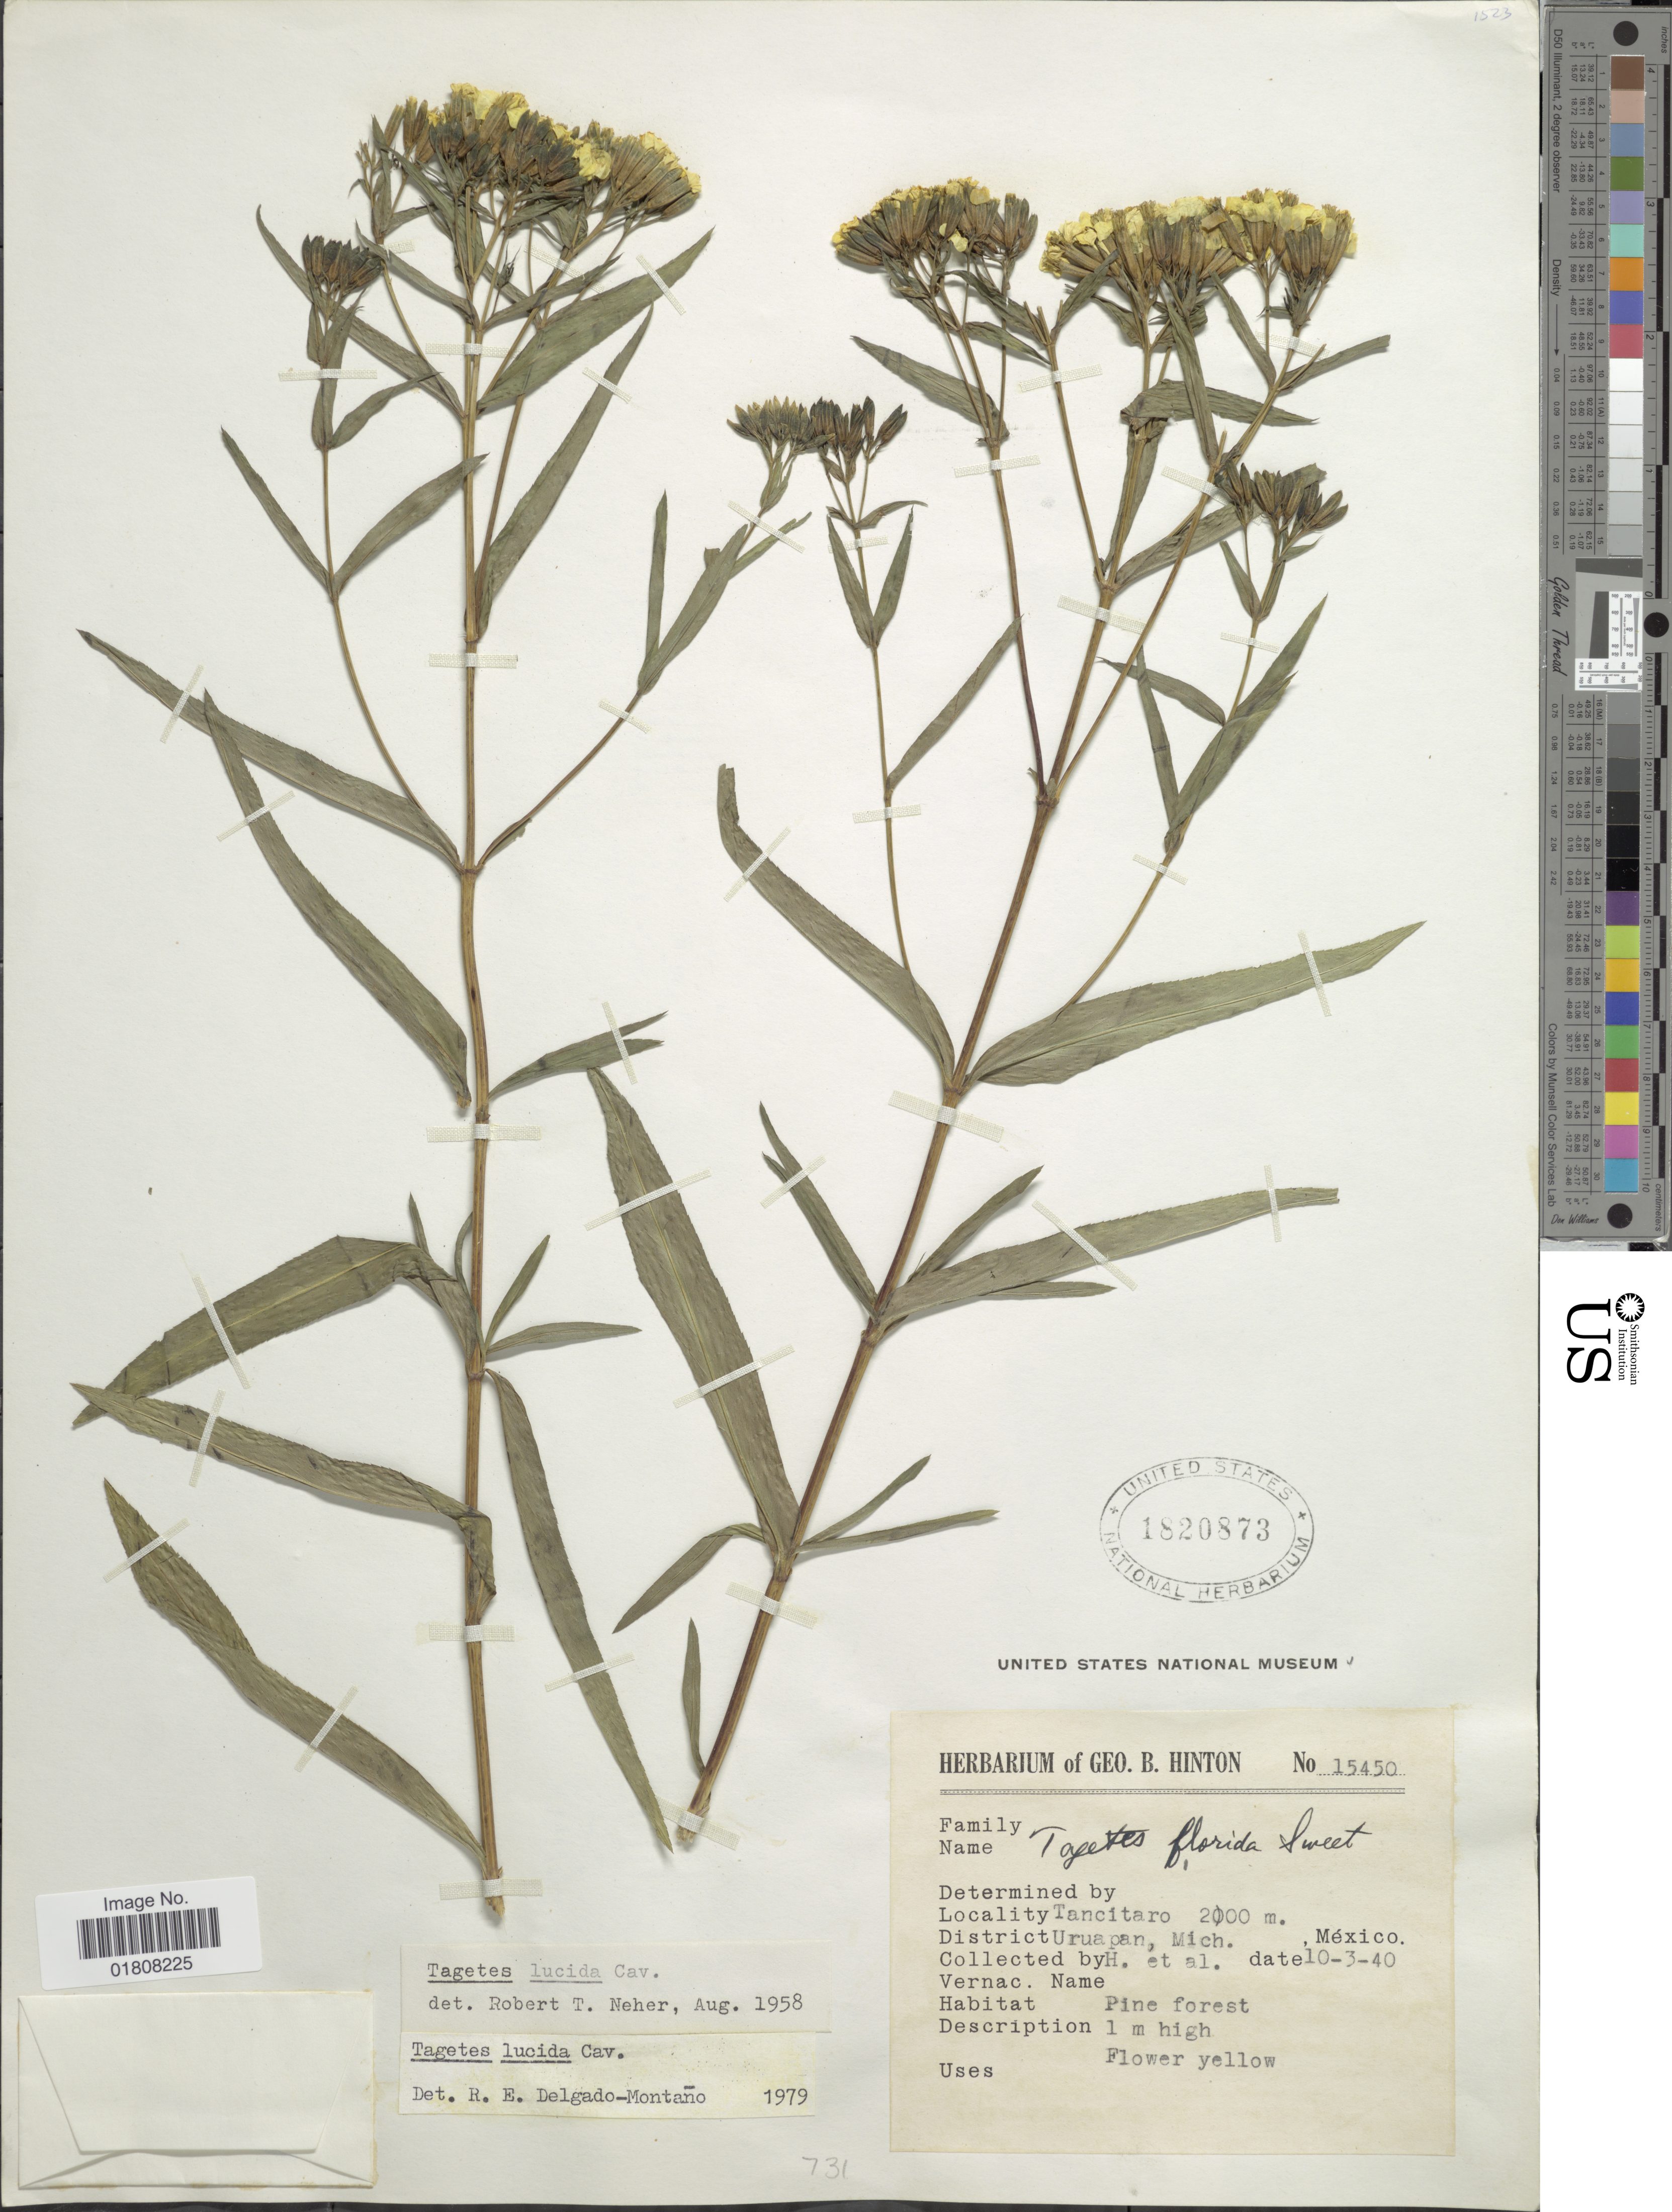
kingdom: Plantae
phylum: Tracheophyta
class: Magnoliopsida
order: Asterales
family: Asteraceae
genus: Tagetes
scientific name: Tagetes lucida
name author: Cav.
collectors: G. B. Hinton & et al.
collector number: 15450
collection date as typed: Transcribed d/m/y: 10/3/40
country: Mexico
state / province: Michoacán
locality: Tancitaro, District Uruapan, Mich.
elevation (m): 2100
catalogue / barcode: US 1820873